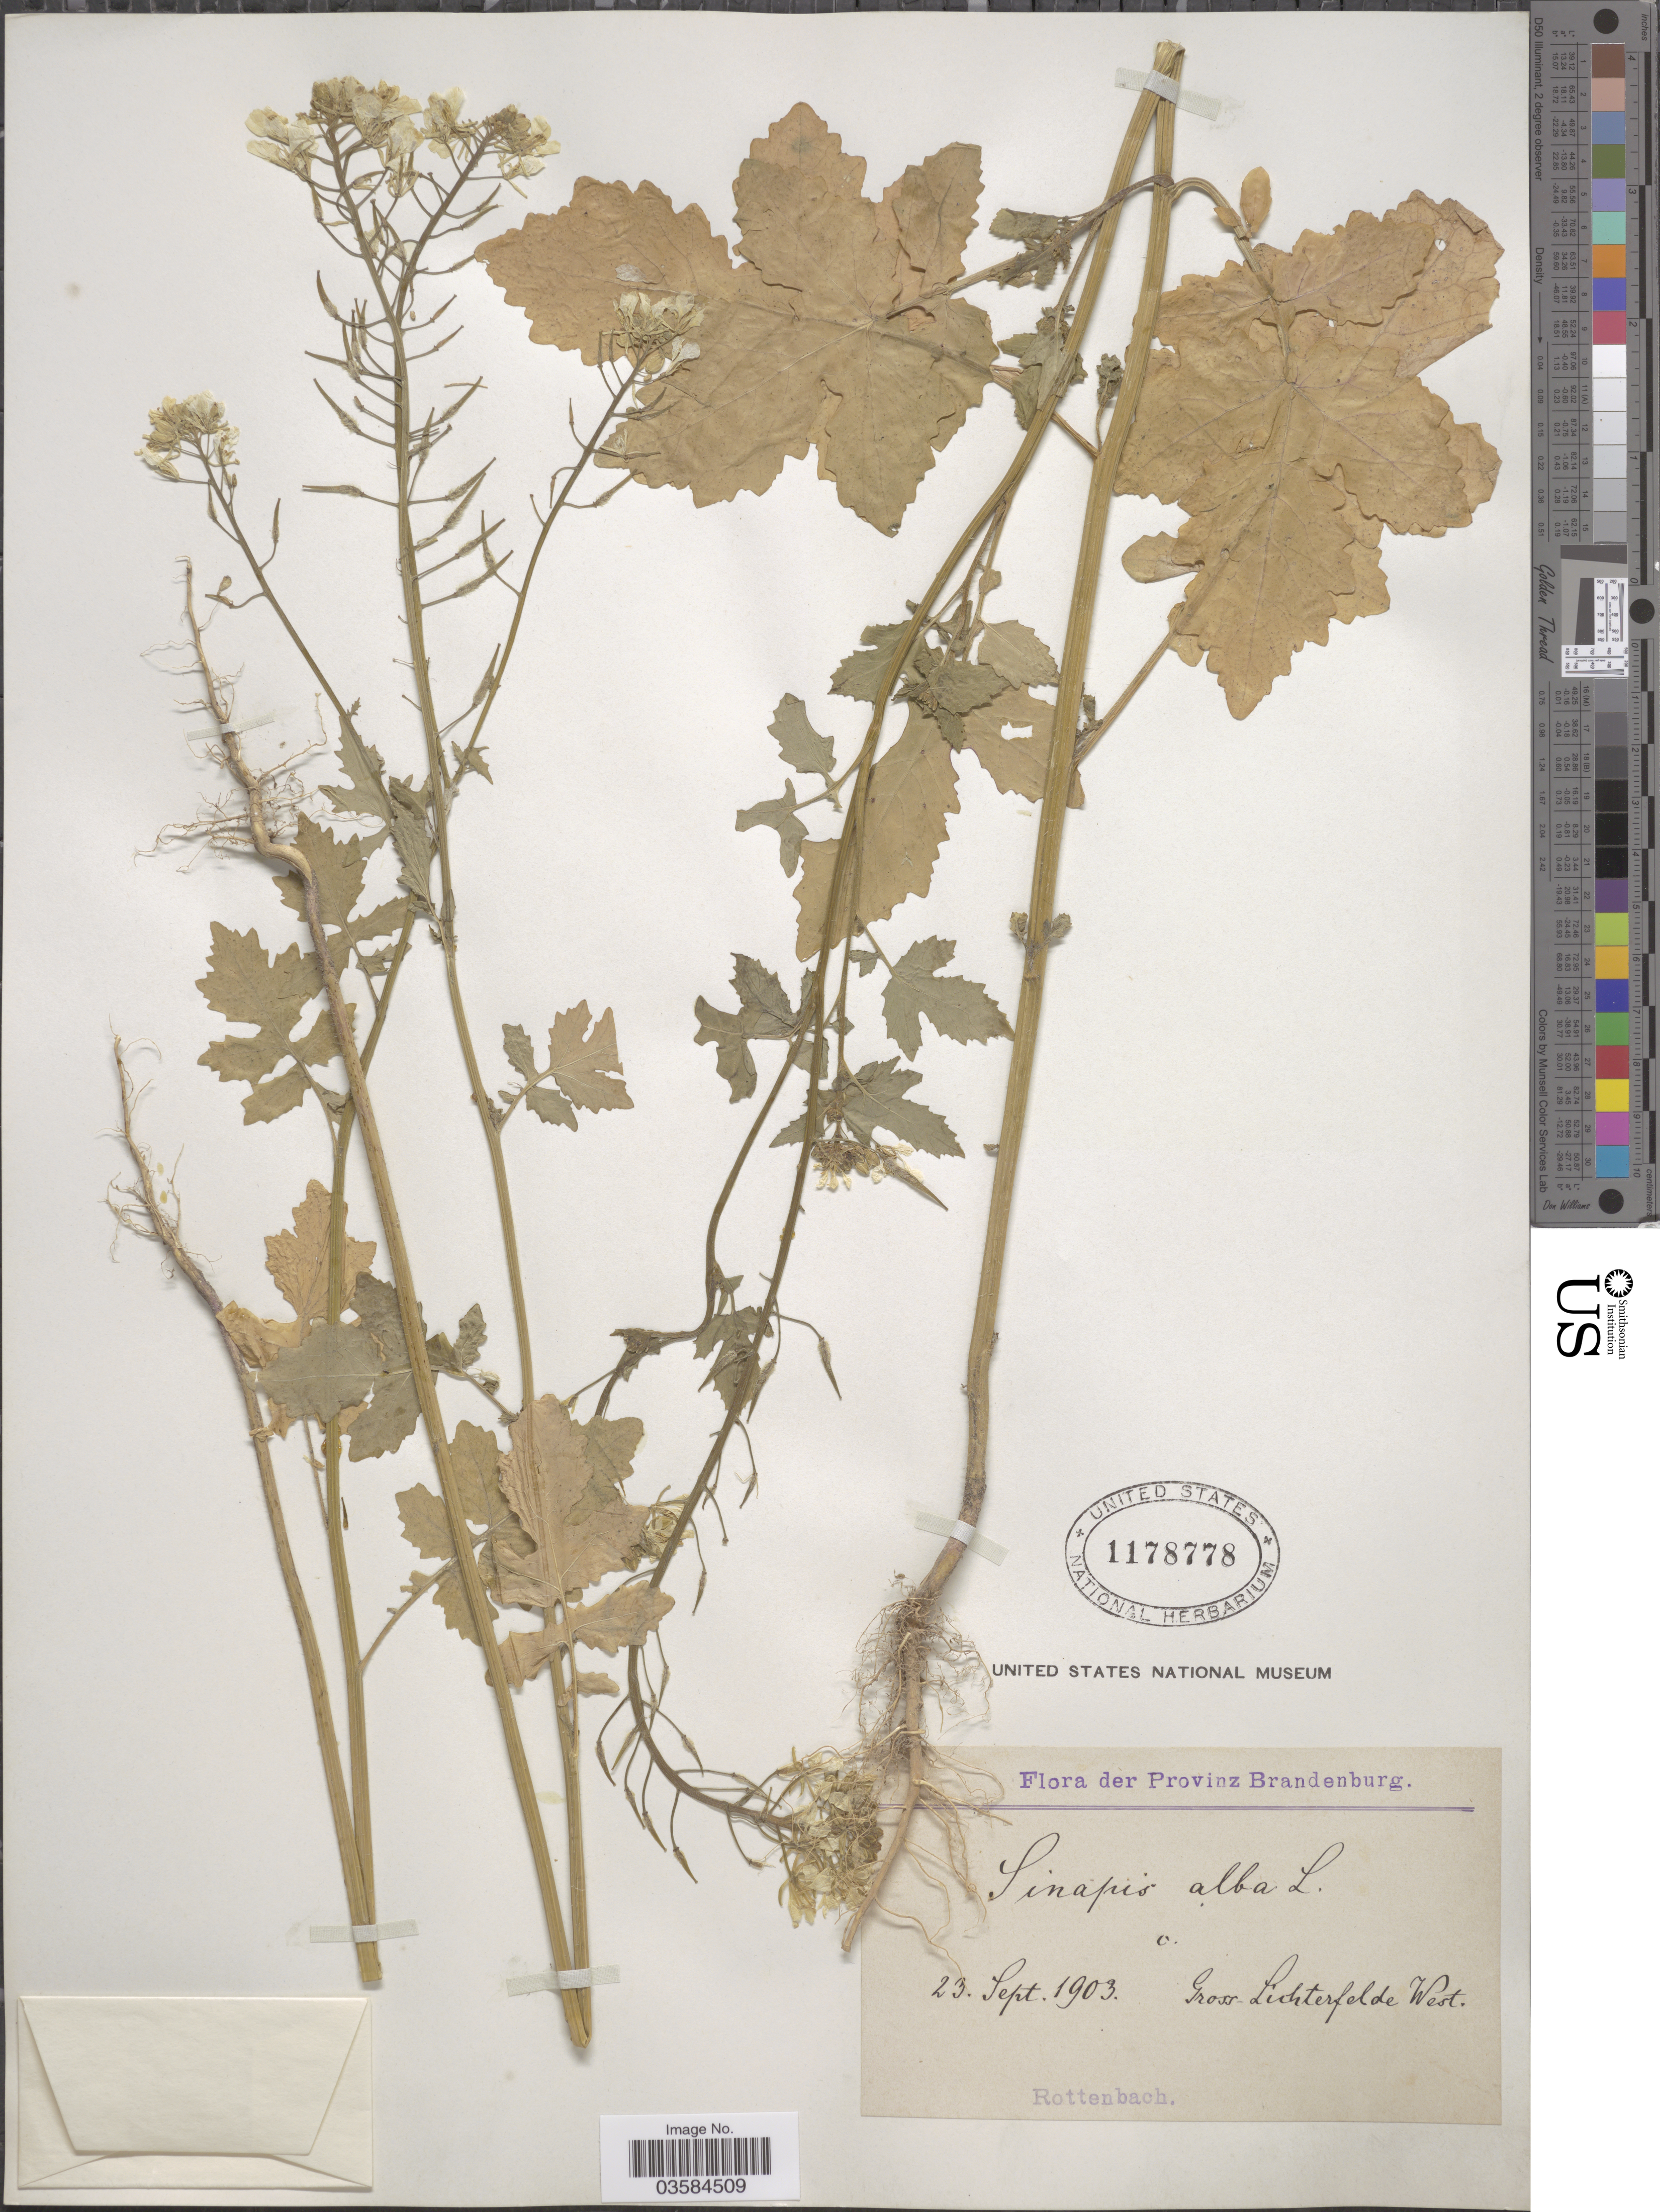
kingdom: Plantae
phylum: Tracheophyta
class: Magnoliopsida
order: Brassicales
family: Brassicaceae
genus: Sinapis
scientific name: Sinapis alba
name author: L.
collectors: Rottenbach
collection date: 1903-09-23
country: Germany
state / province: Brandenburg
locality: Gross-Lichterfelde West.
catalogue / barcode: US 1178778